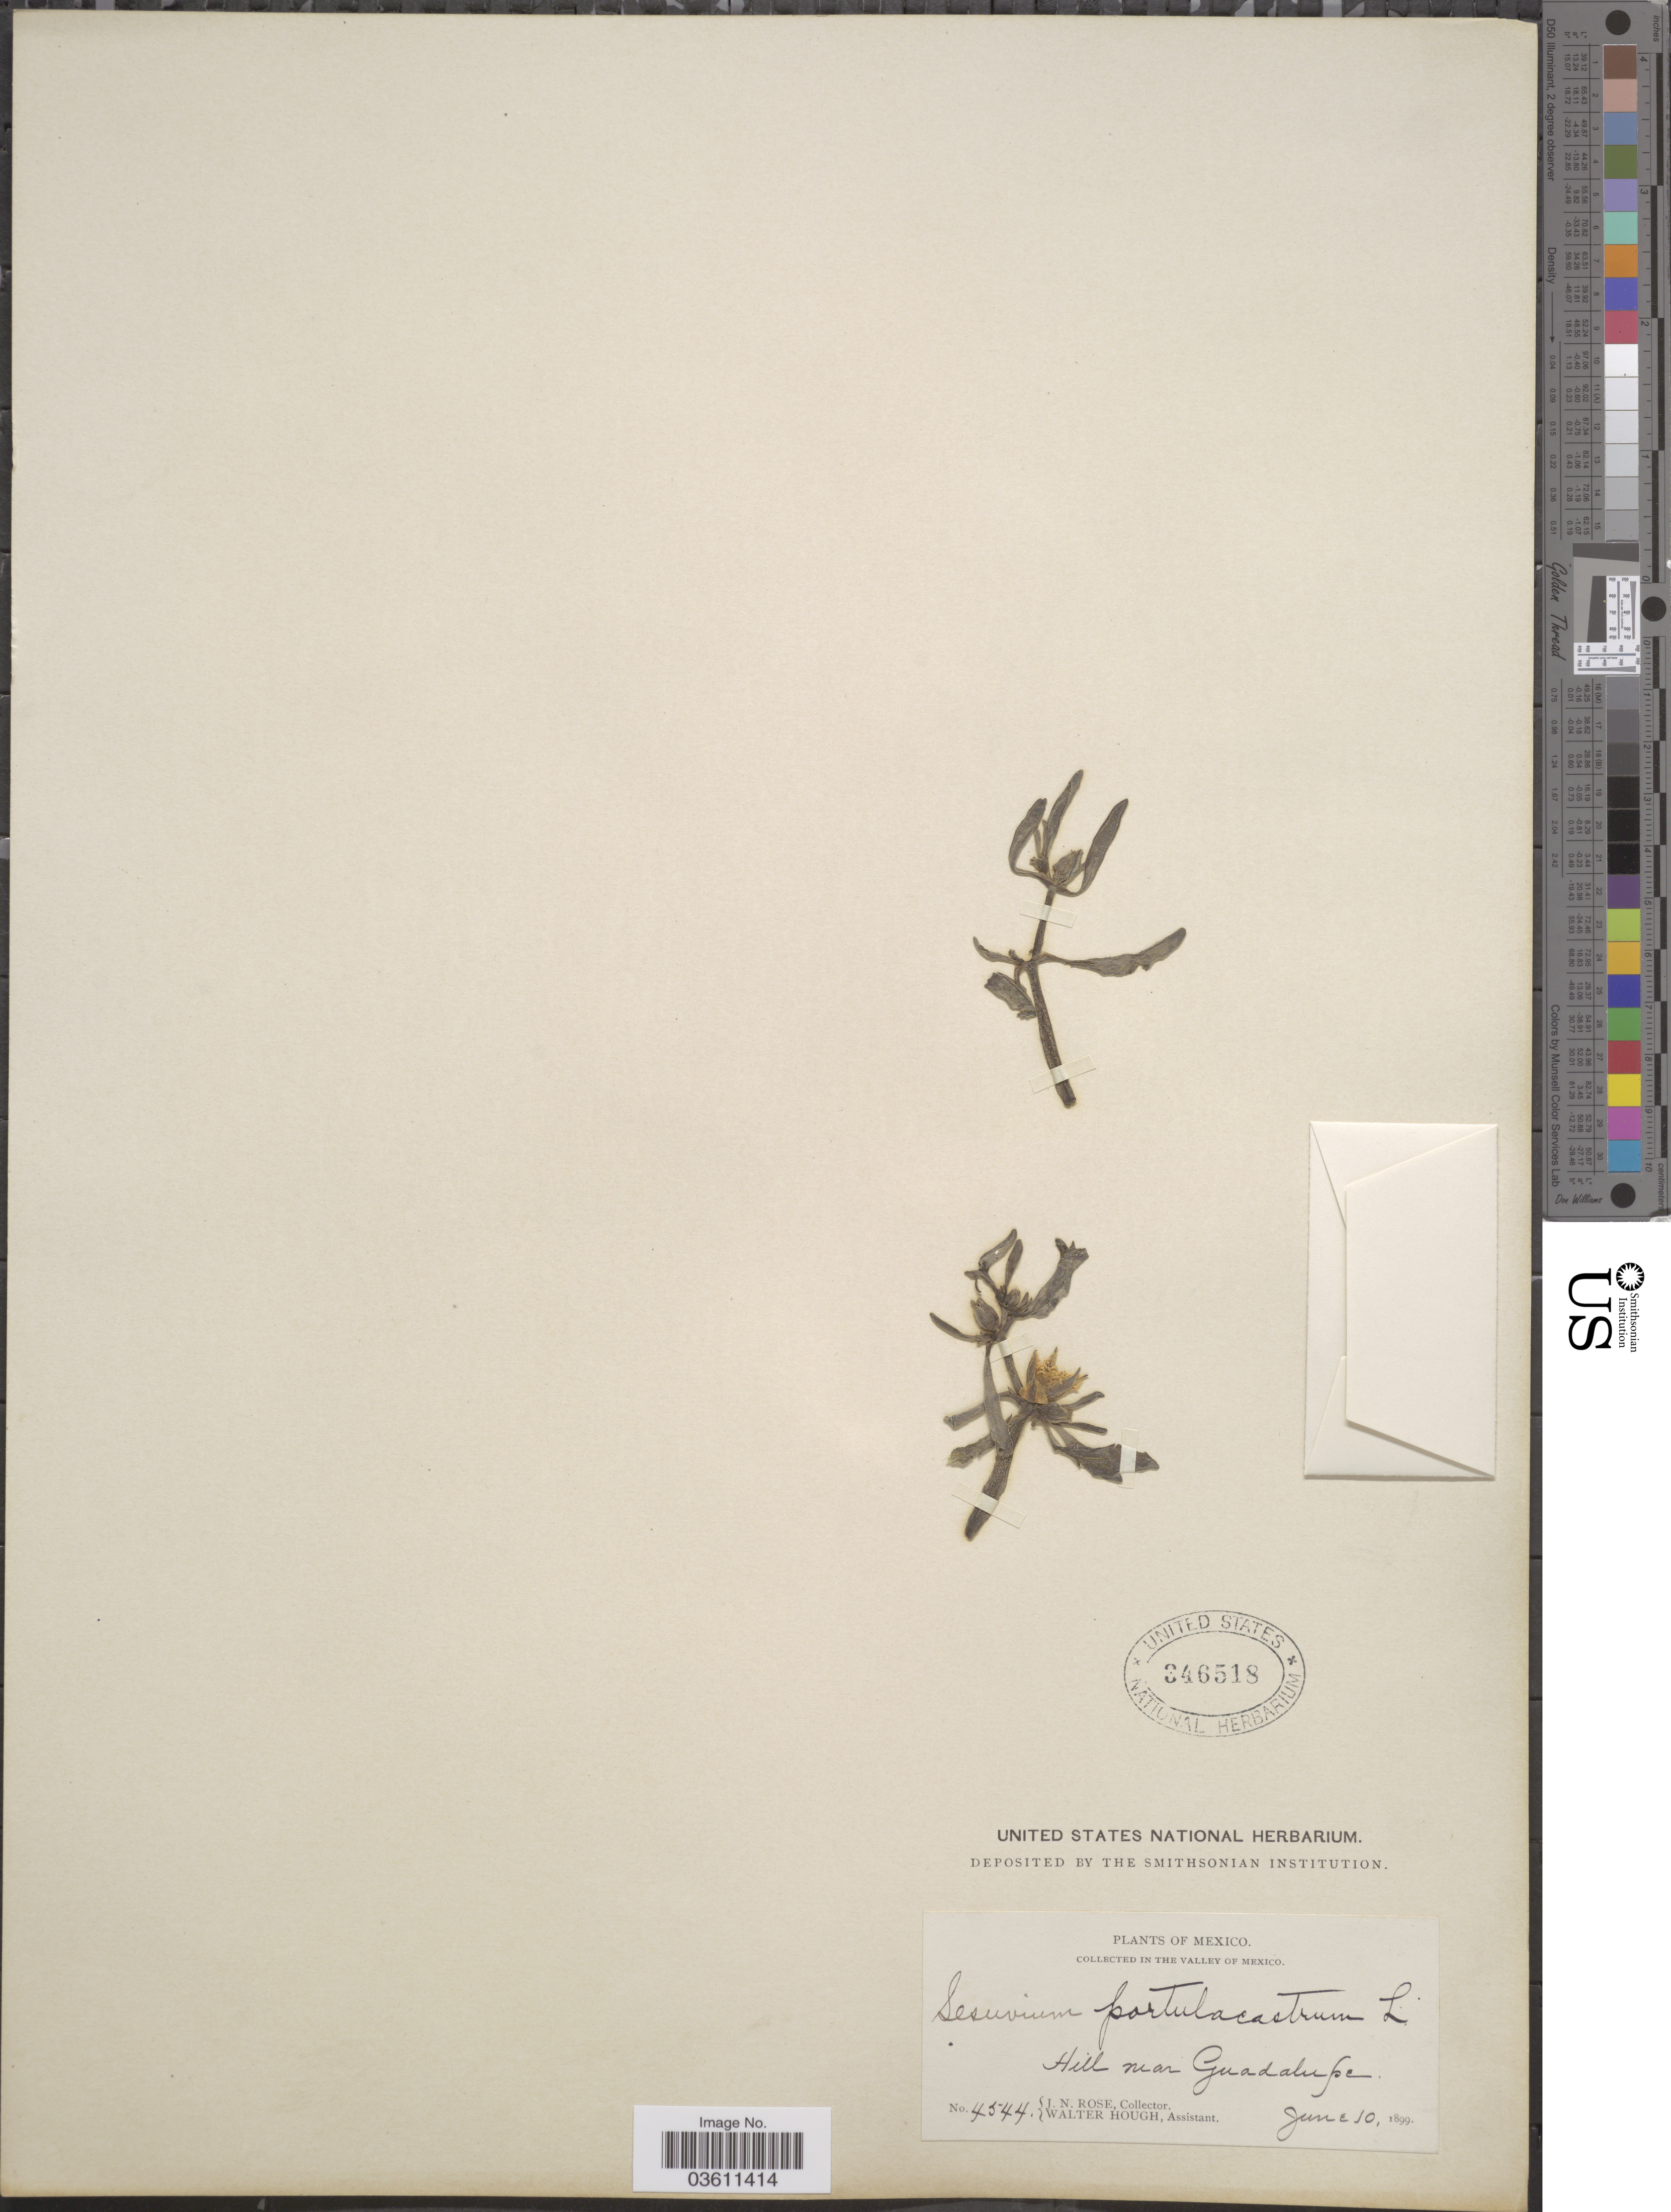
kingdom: Plantae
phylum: Tracheophyta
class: Magnoliopsida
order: Caryophyllales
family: Aizoaceae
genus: Sesuvium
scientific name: Sesuvium portulacastrum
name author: (L.) L.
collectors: J. N. Rose & W. Hough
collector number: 4544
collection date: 1899-06-10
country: Mexico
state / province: Baja California Norte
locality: Valley of Mexico. Hill near Guadalupe.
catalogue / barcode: US 346518